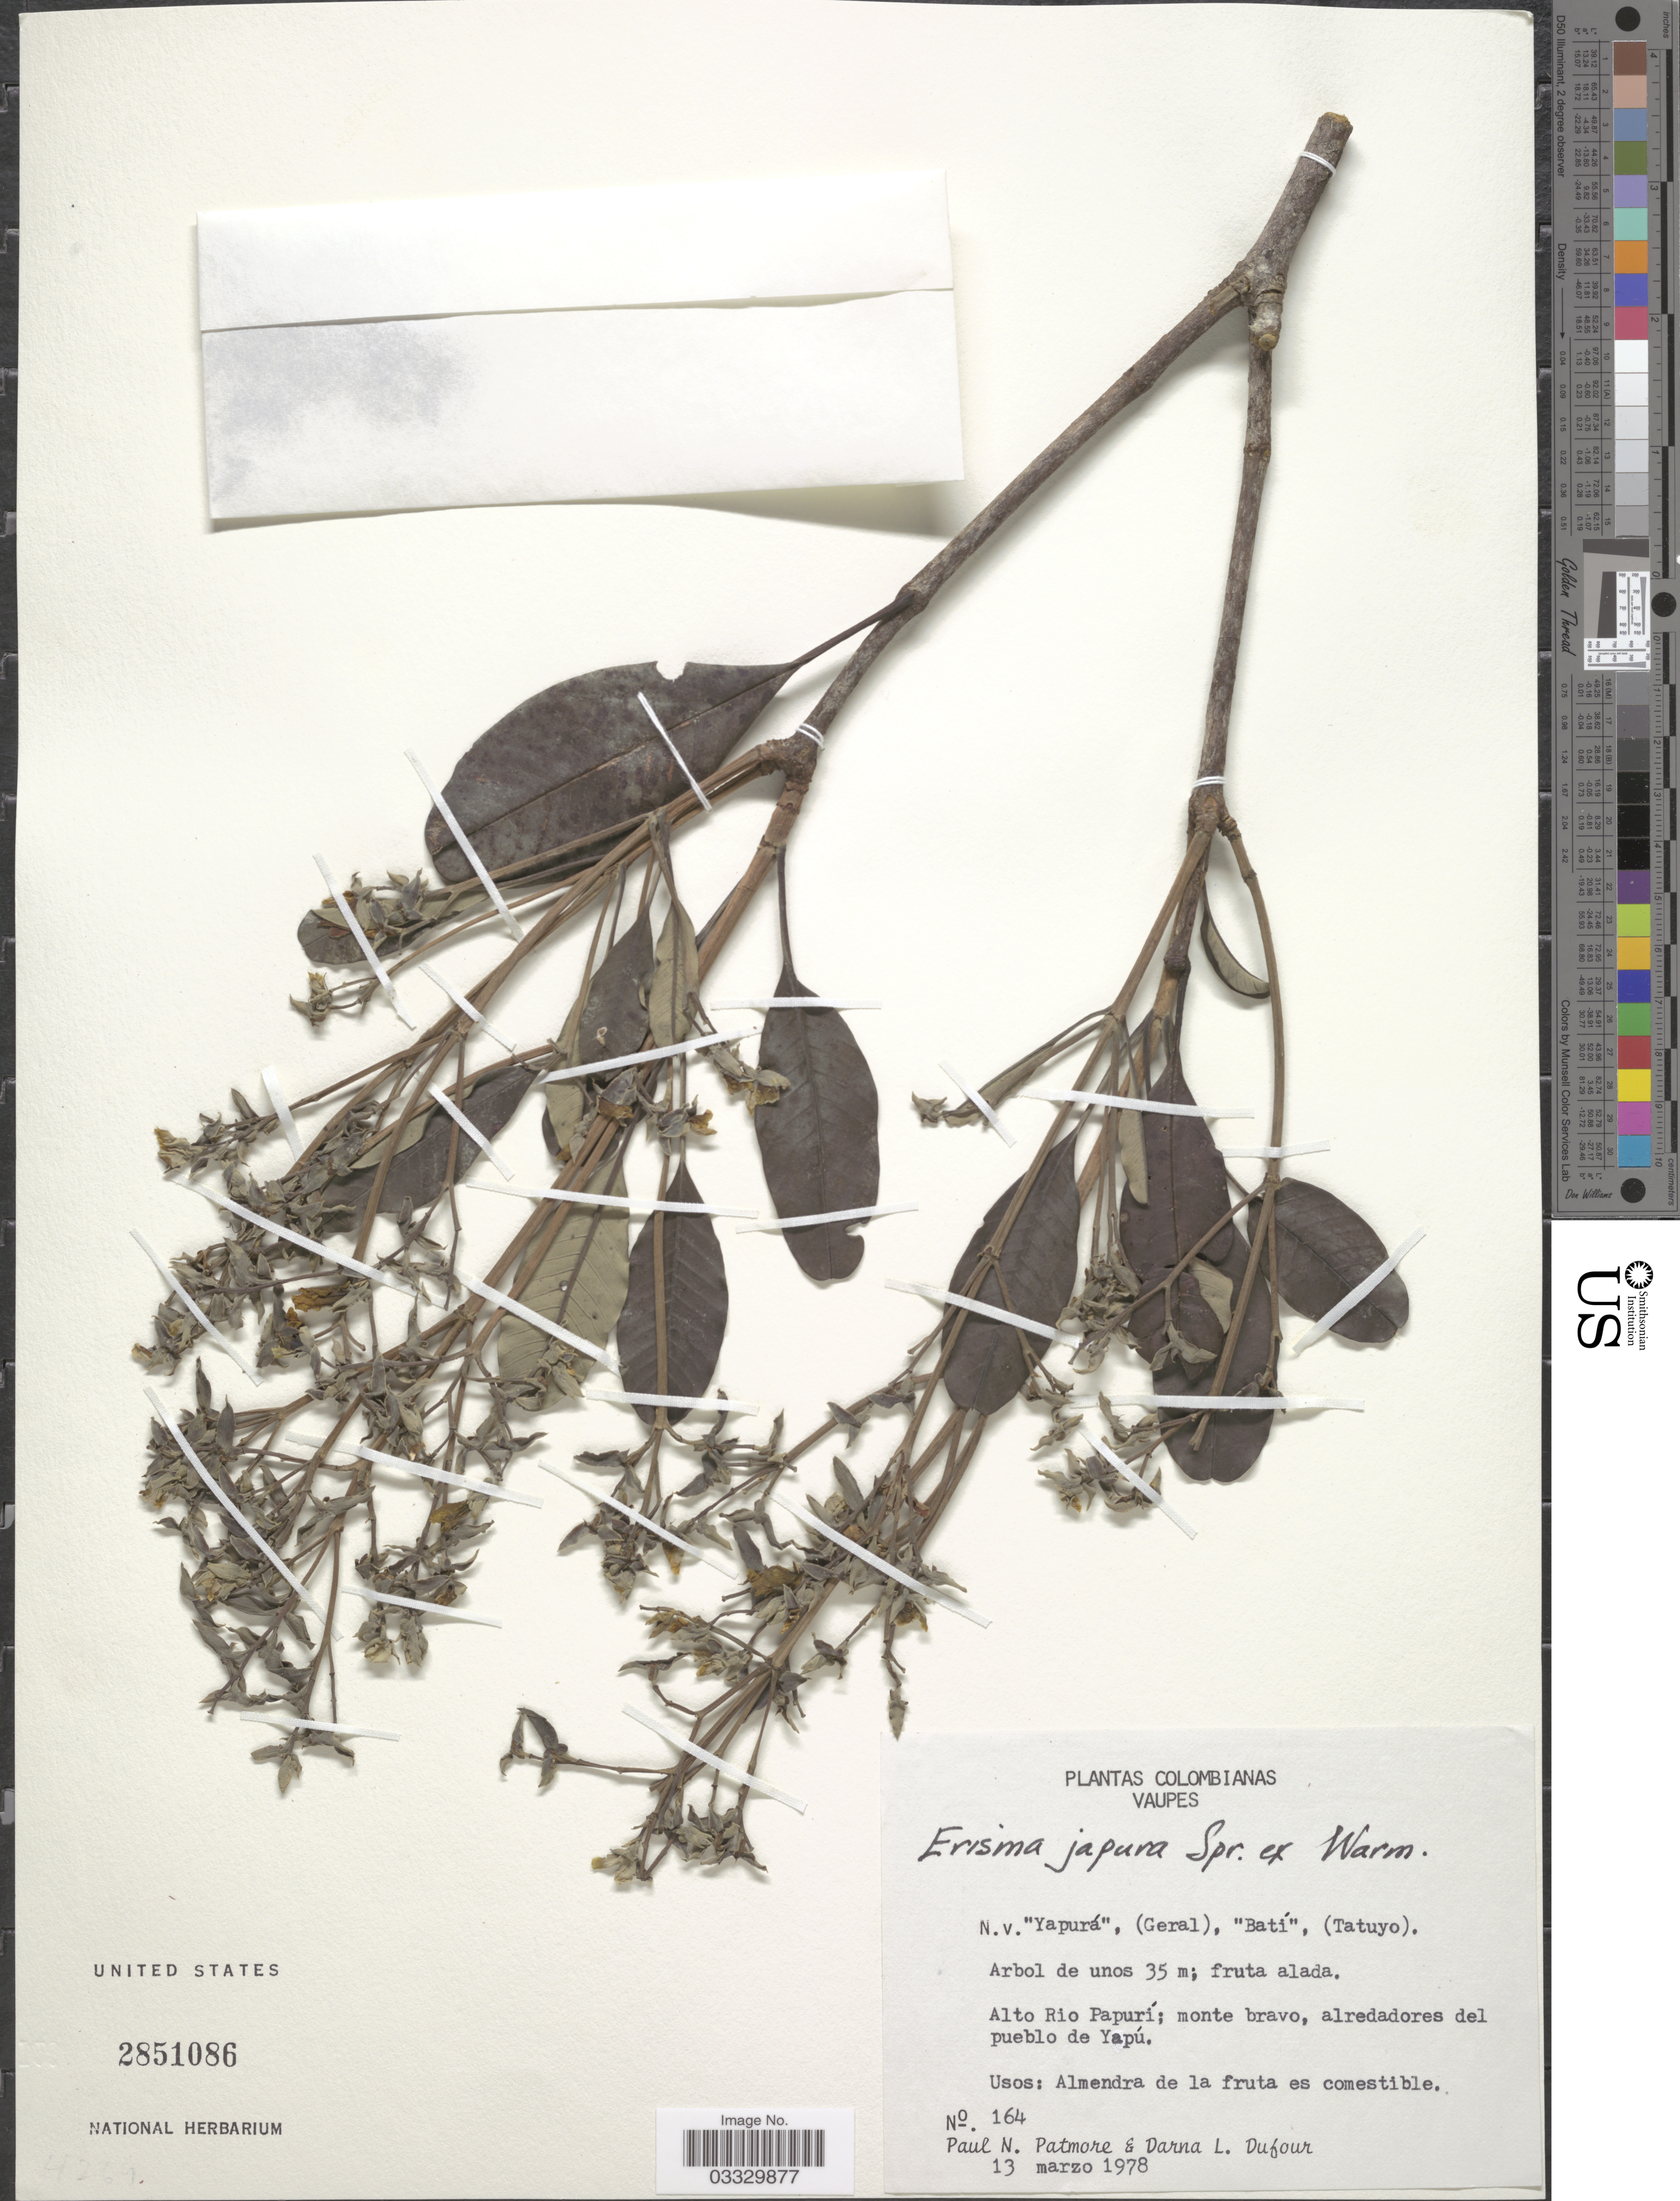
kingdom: Plantae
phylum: Tracheophyta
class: Magnoliopsida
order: Myrtales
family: Vochysiaceae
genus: Erisma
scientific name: Erisma japura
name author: Spruce ex Warm. in Mart.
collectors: P. Patmore & D. Dufour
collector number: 164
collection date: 1978-03-13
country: Colombia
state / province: Vaupés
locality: Alto Rio Papurí; monte bravo, alredadores del pueblo de Yapú.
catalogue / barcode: US 2851086